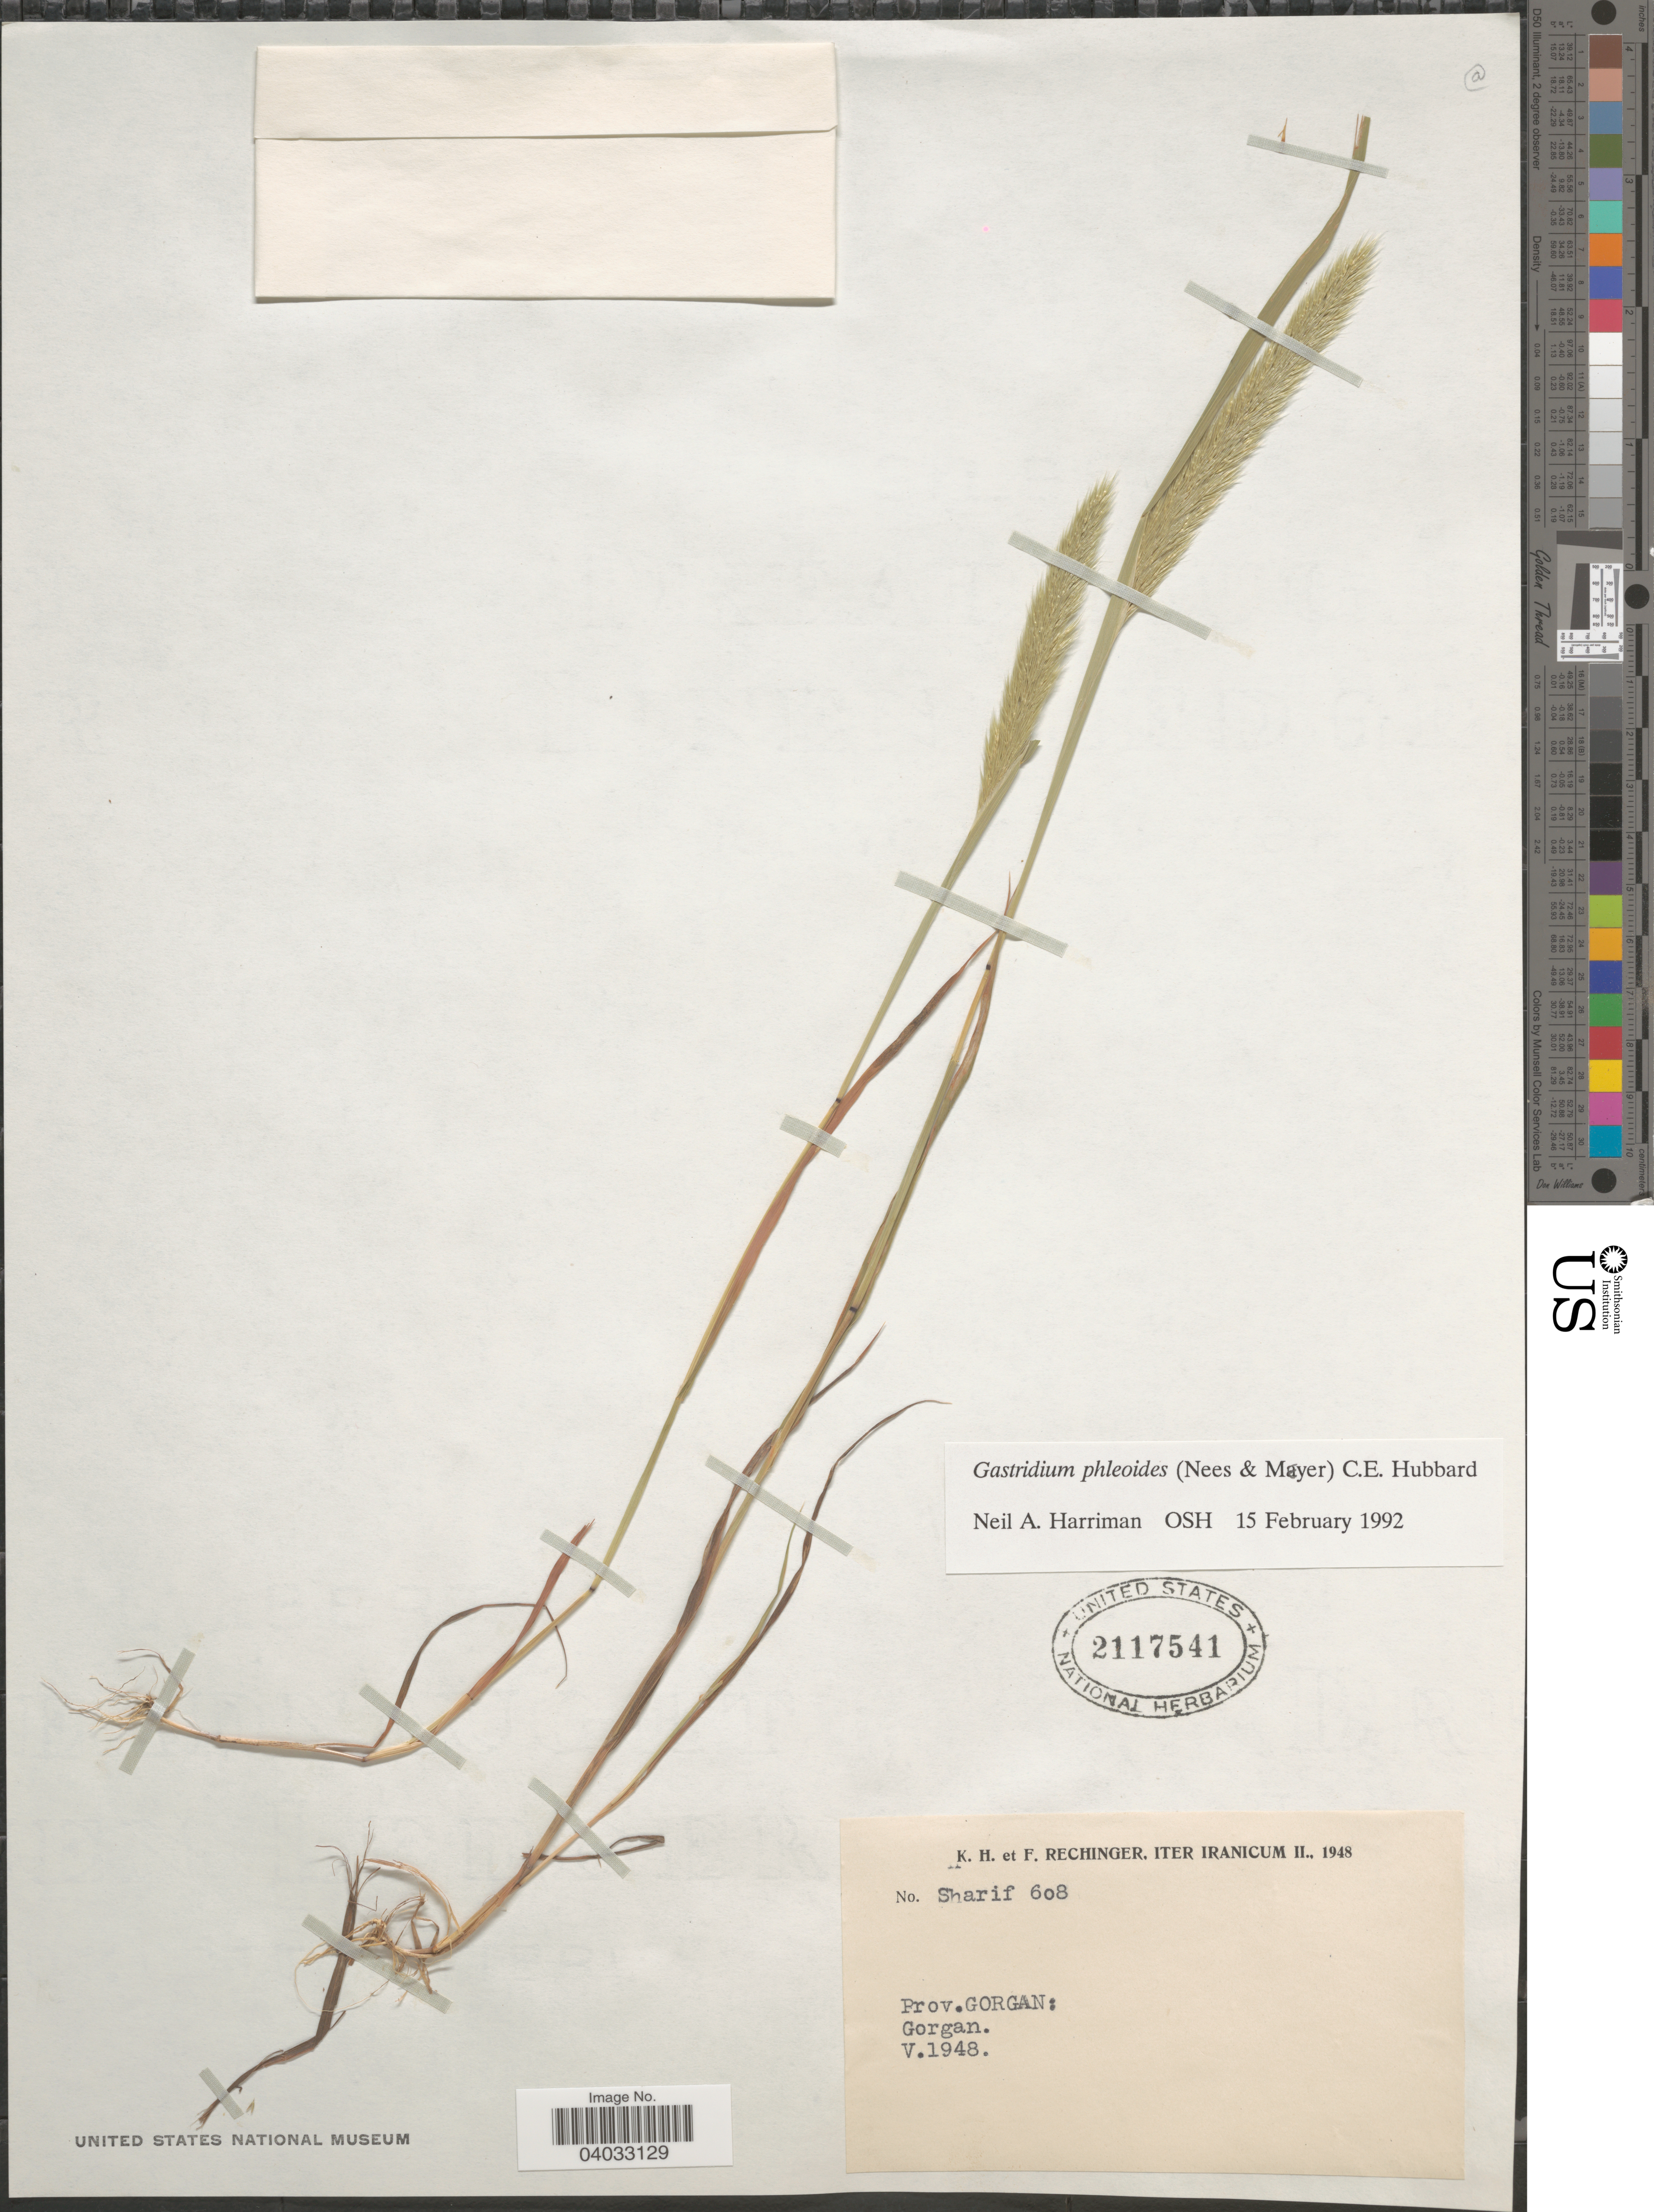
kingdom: Plantae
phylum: Tracheophyta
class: Liliopsida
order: Poales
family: Poaceae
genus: Gastridium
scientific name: Gastridium phleoides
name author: (Nees) C.E. Hubb.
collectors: K. H. Rechinger & F. Rechinger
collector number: Sharif 608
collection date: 1948-05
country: Iran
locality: Prov. Gorgan: Gorgan.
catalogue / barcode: US 2117541